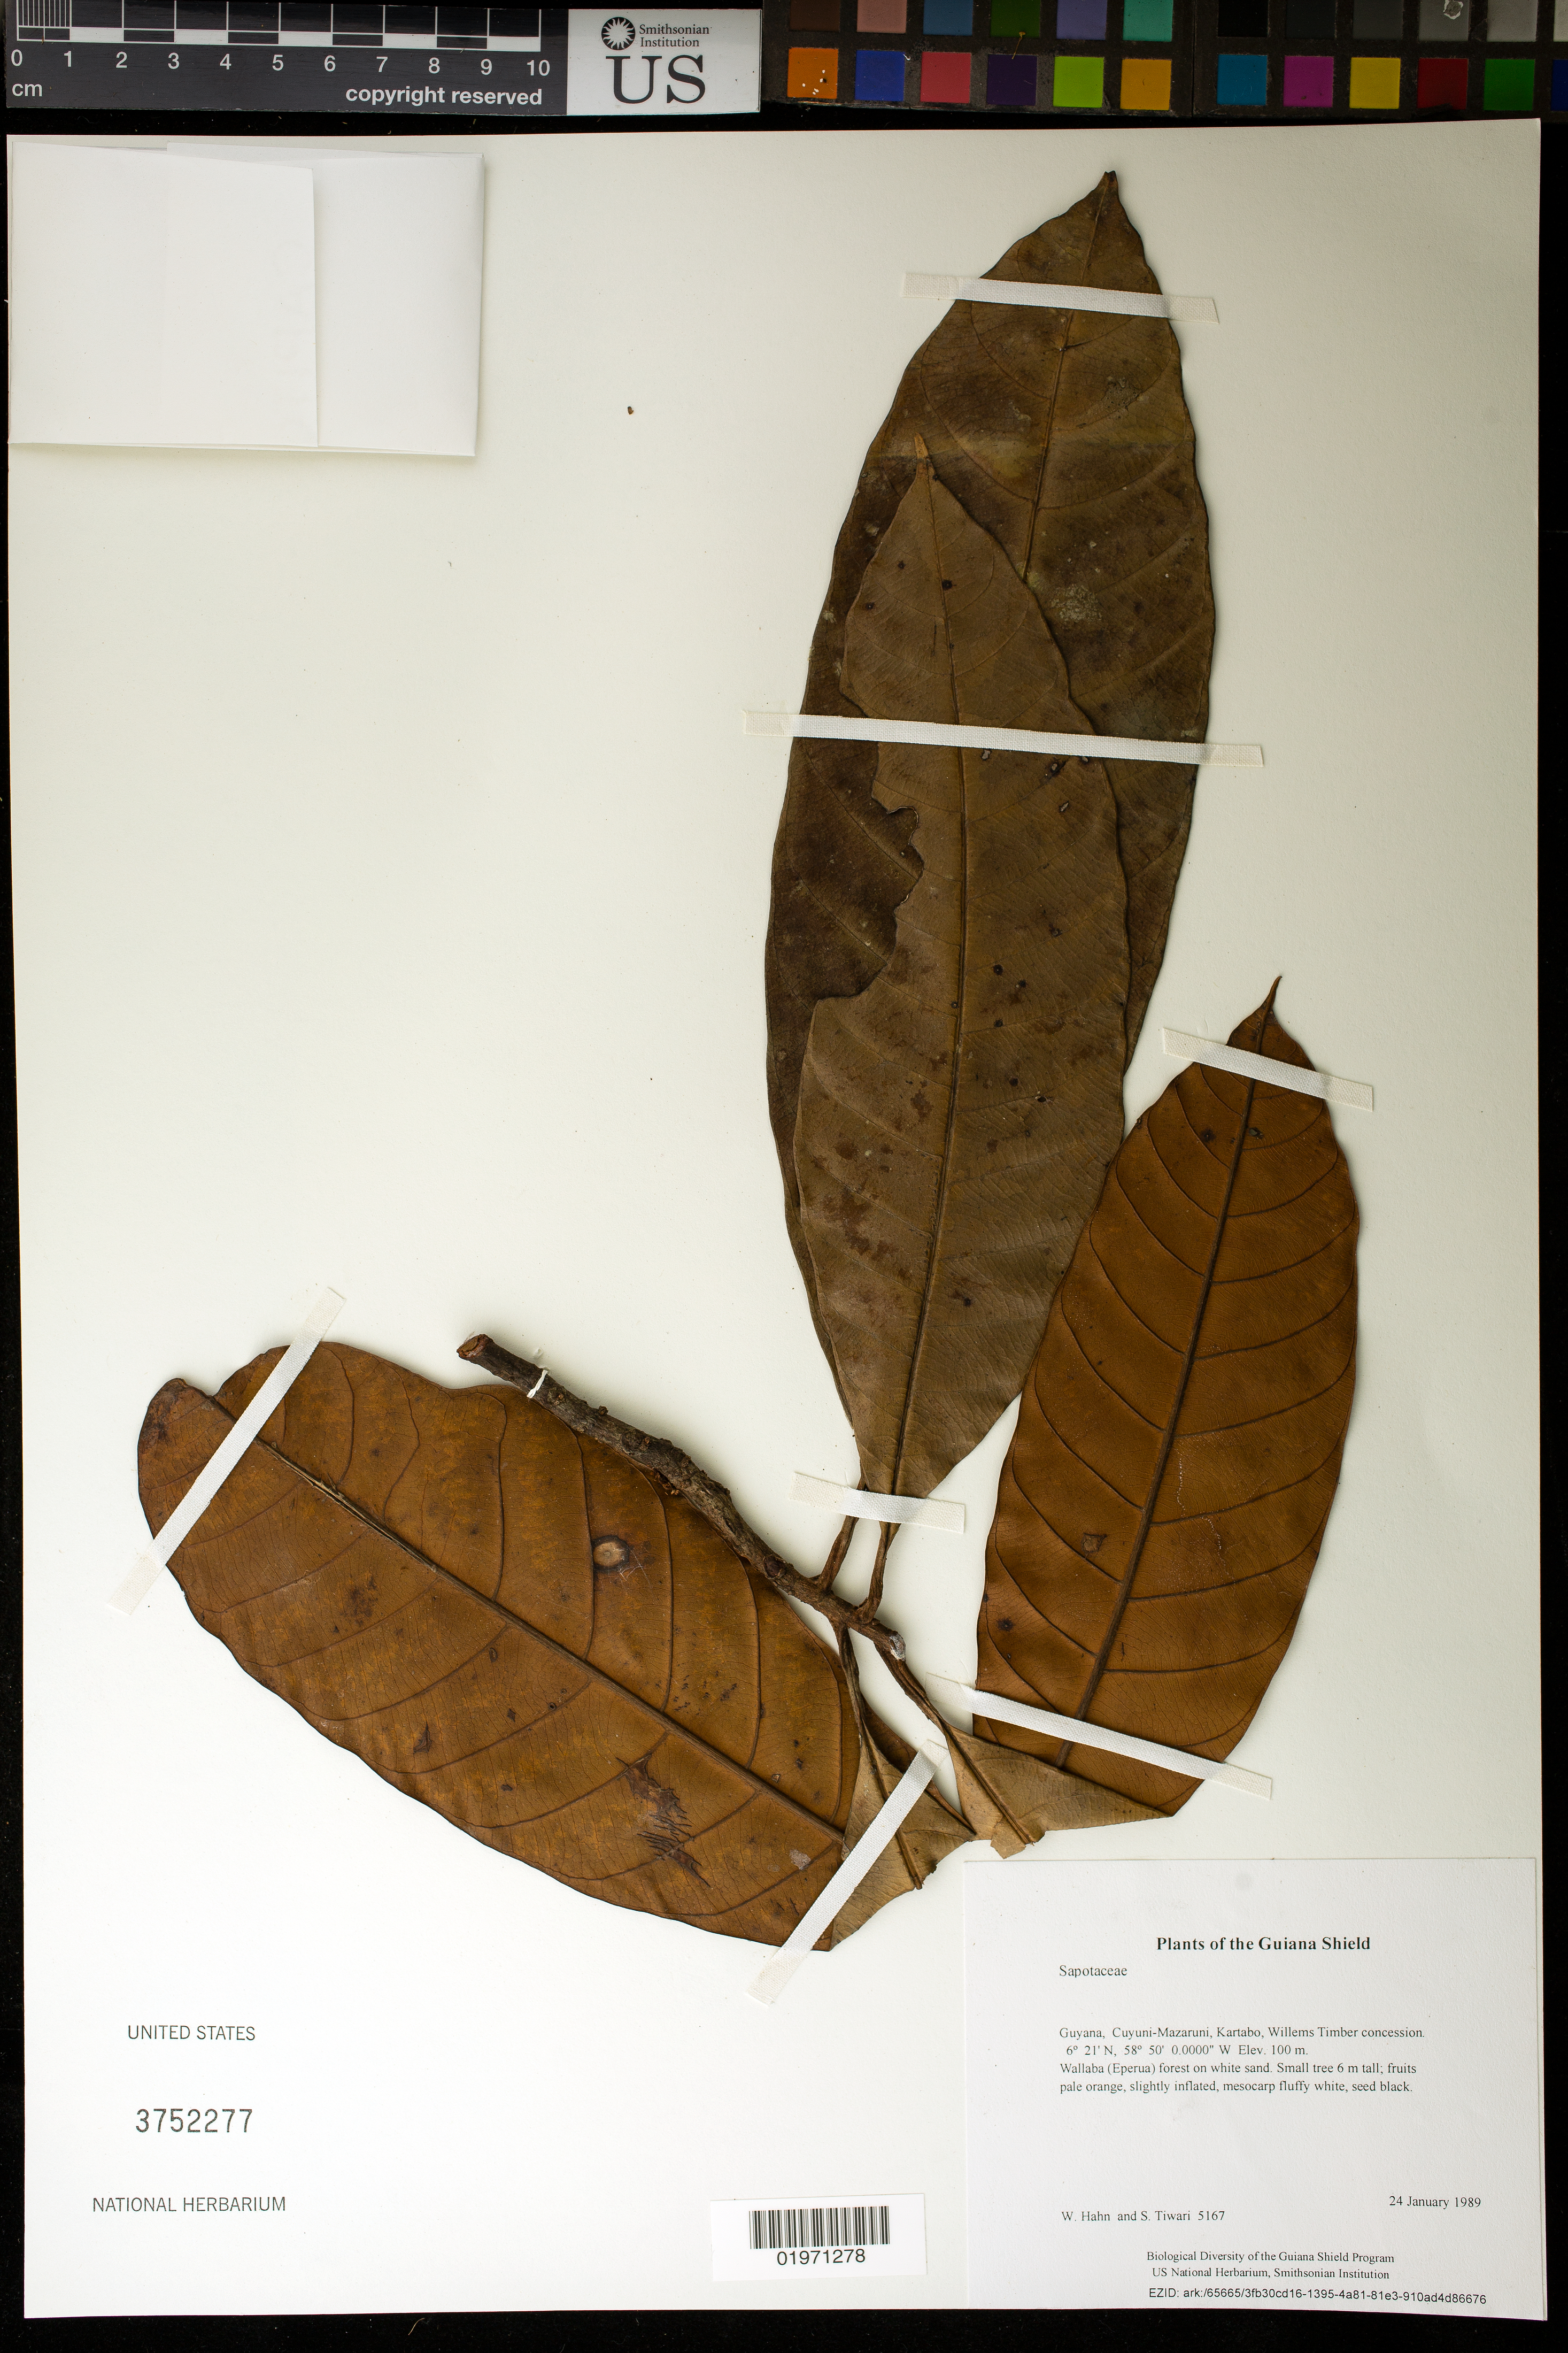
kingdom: Plantae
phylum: Tracheophyta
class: Magnoliopsida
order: Ericales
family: Sapotaceae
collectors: W. Hahn & S. Tiwari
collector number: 5167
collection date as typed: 24 January 1989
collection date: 1989-01-24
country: Guyana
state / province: Cuyuni-Mazaruni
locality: Kartabo, Willems Timber concession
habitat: Wallaba (Eperua) forest on white sand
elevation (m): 100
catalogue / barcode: US 3752277